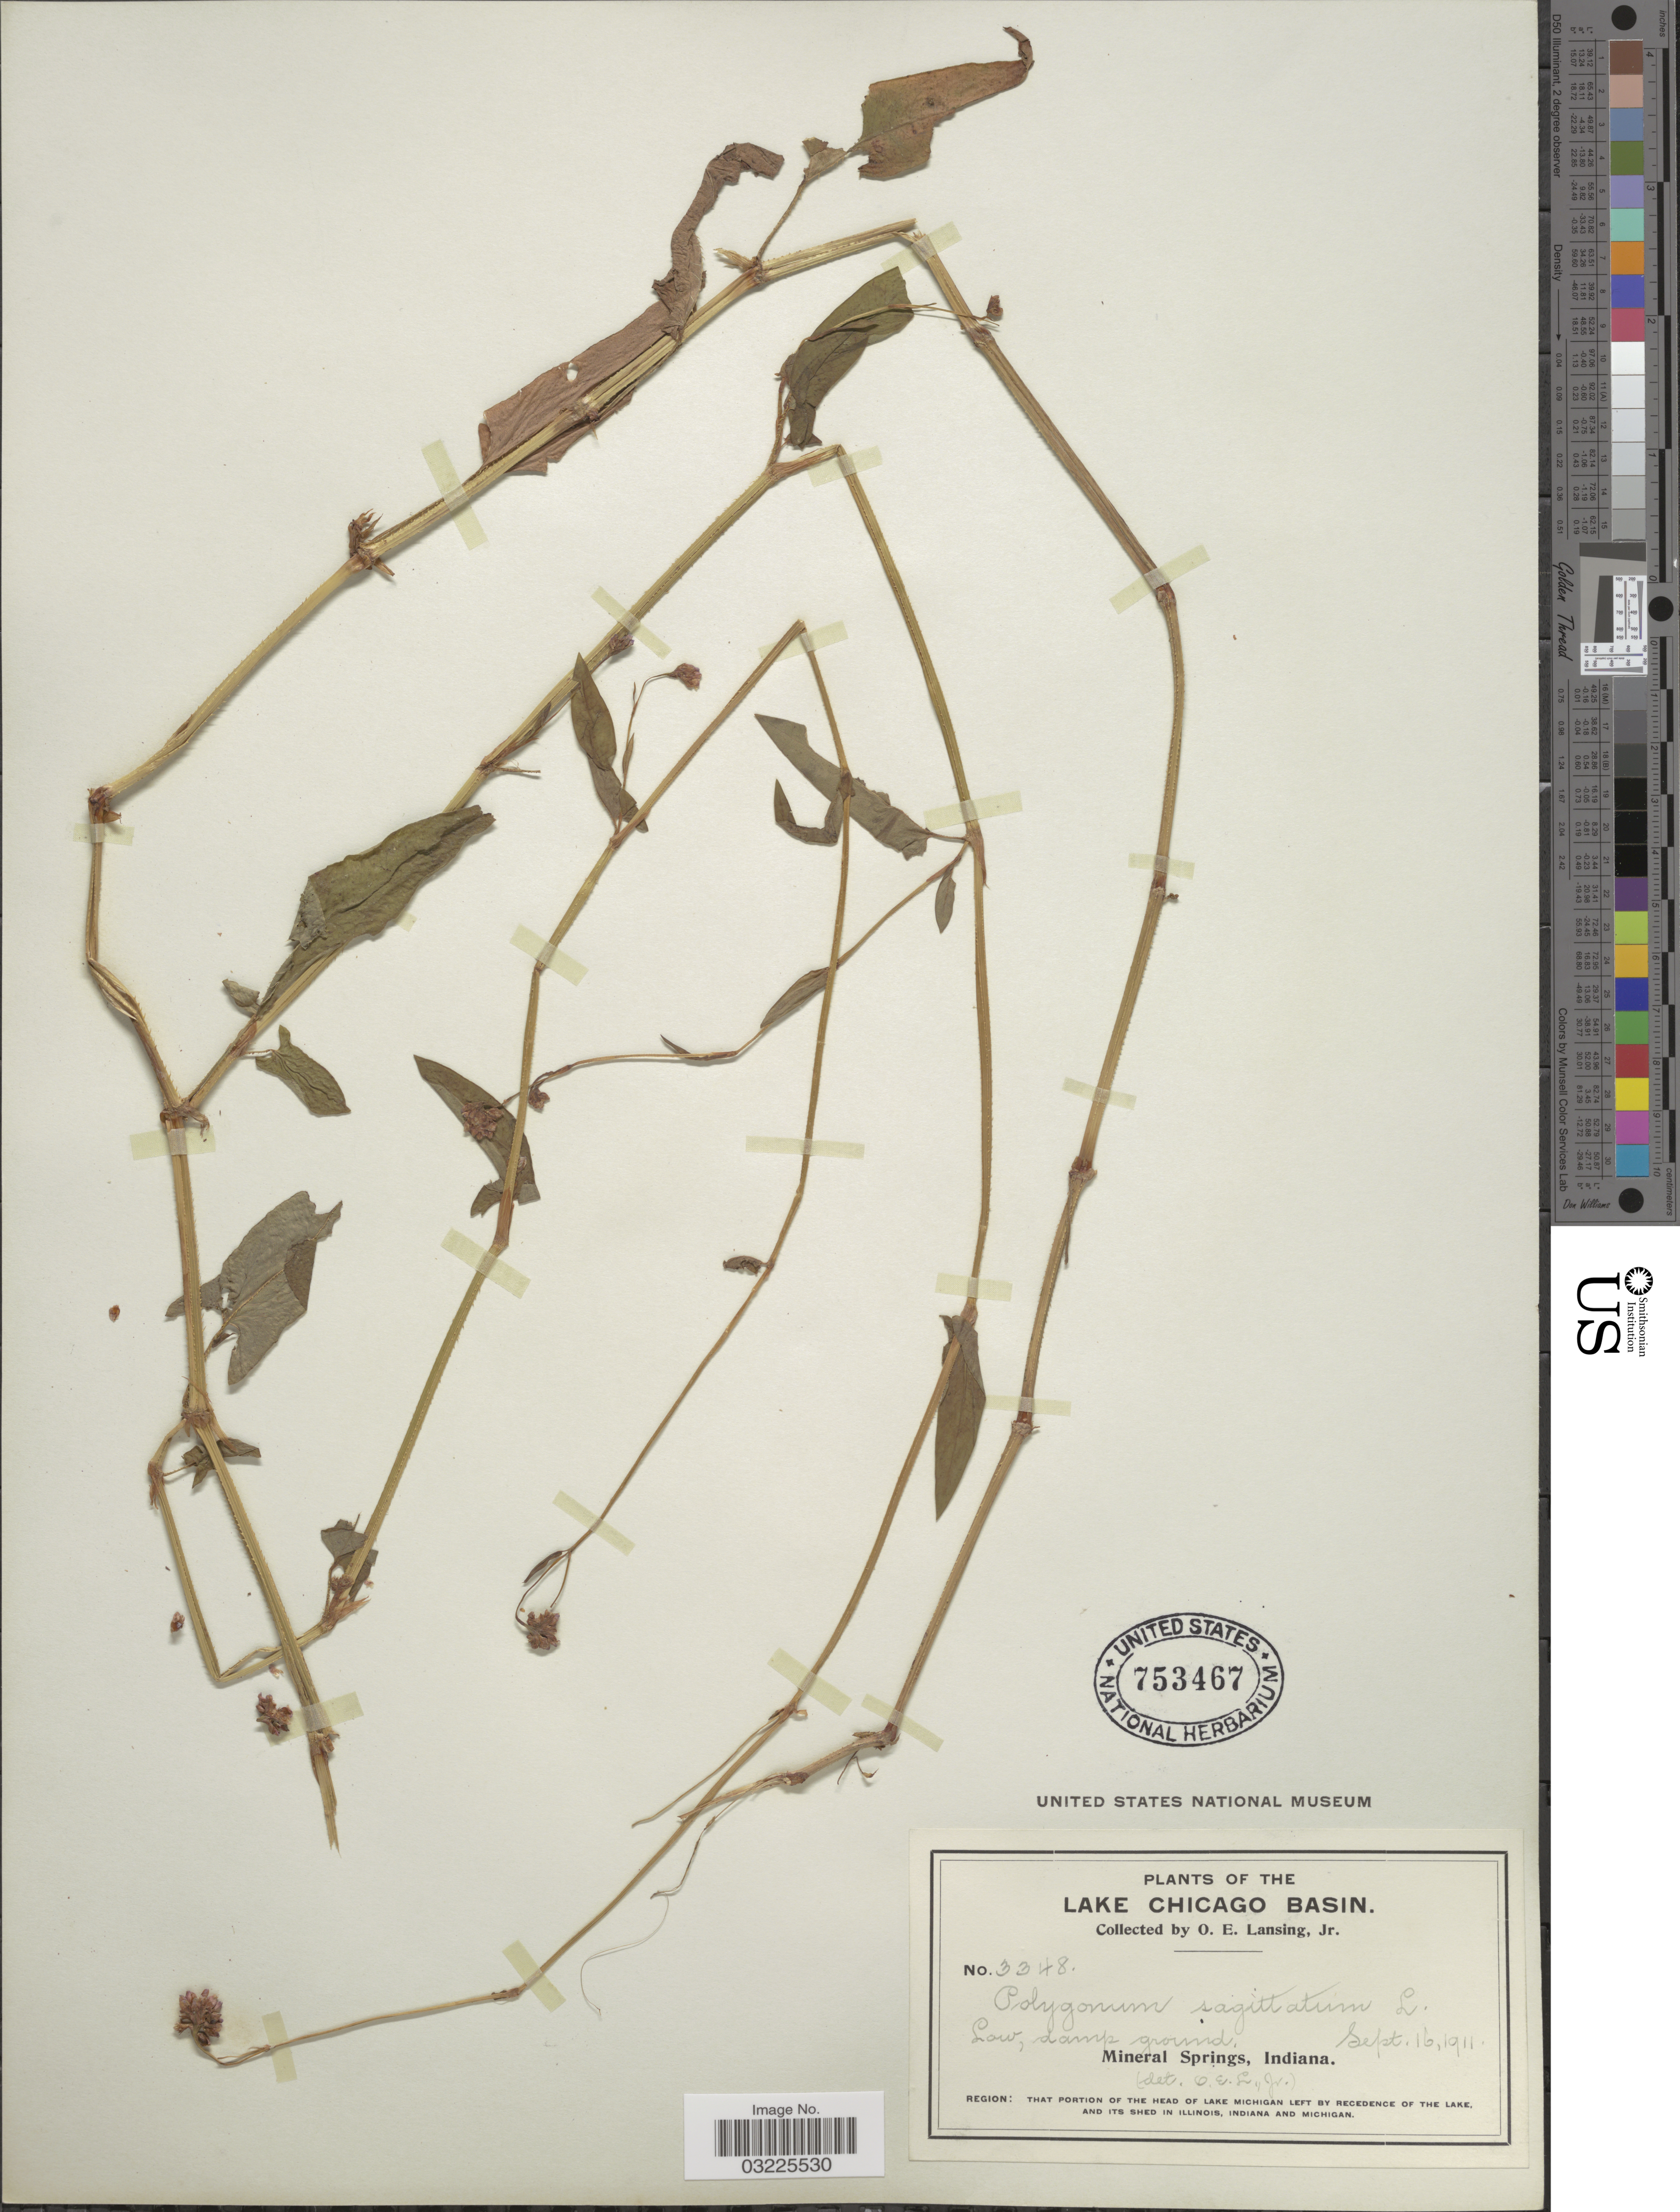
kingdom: Plantae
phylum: Tracheophyta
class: Magnoliopsida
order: Caryophyllales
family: Polygonaceae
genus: Persicaria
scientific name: Persicaria sagittata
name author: (L.) H. Gross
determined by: Atha, D. E.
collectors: O. Lansing Jr.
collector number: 3348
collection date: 1911-09-16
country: United States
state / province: Indiana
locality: Lake Chicago Basin. Mineral Springs. Region: That portion of the of Lake Michigan left by recedence of the Lake.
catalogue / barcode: US 753467